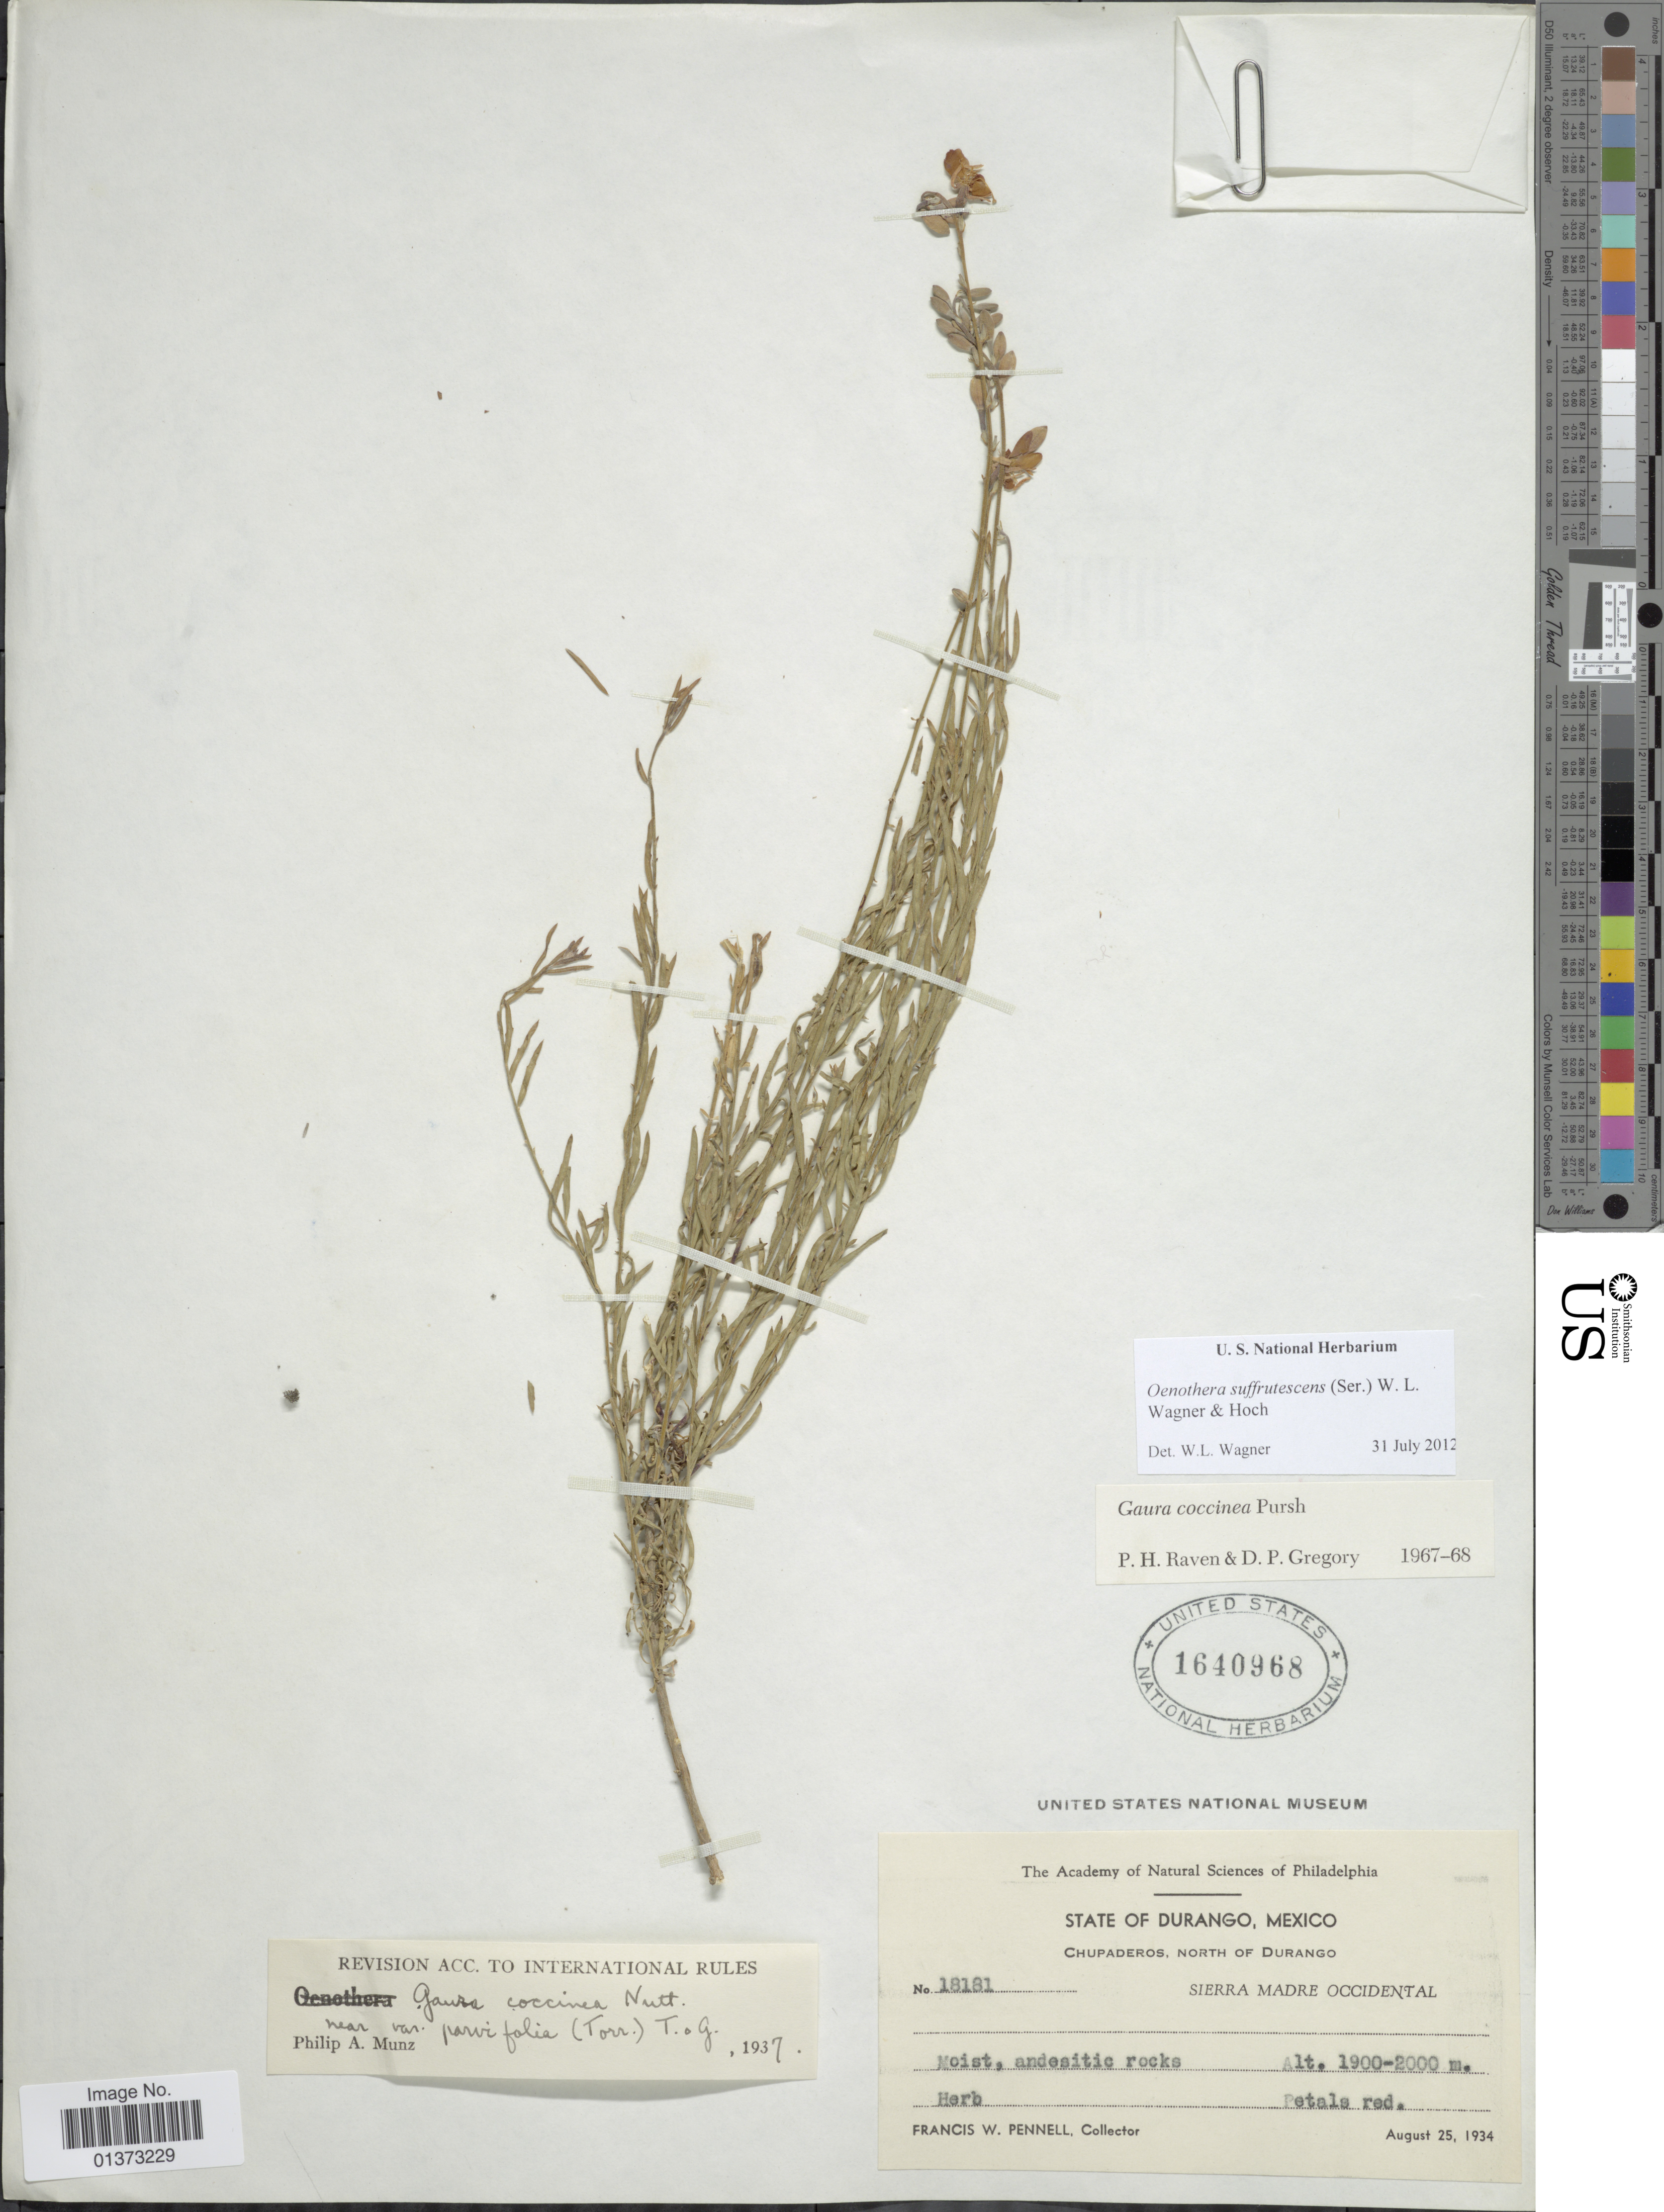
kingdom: Plantae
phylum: Tracheophyta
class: Magnoliopsida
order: Myrtales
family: Onagraceae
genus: Oenothera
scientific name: Oenothera suffrutescens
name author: (Ser.) W.L. Wagner & Hoch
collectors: F. W. Pennell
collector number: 18181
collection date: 1934-08-25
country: Mexico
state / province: Durango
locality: Chupaderos, North of Durango, Sierra Madre Occidental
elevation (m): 1900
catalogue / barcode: US 1640968